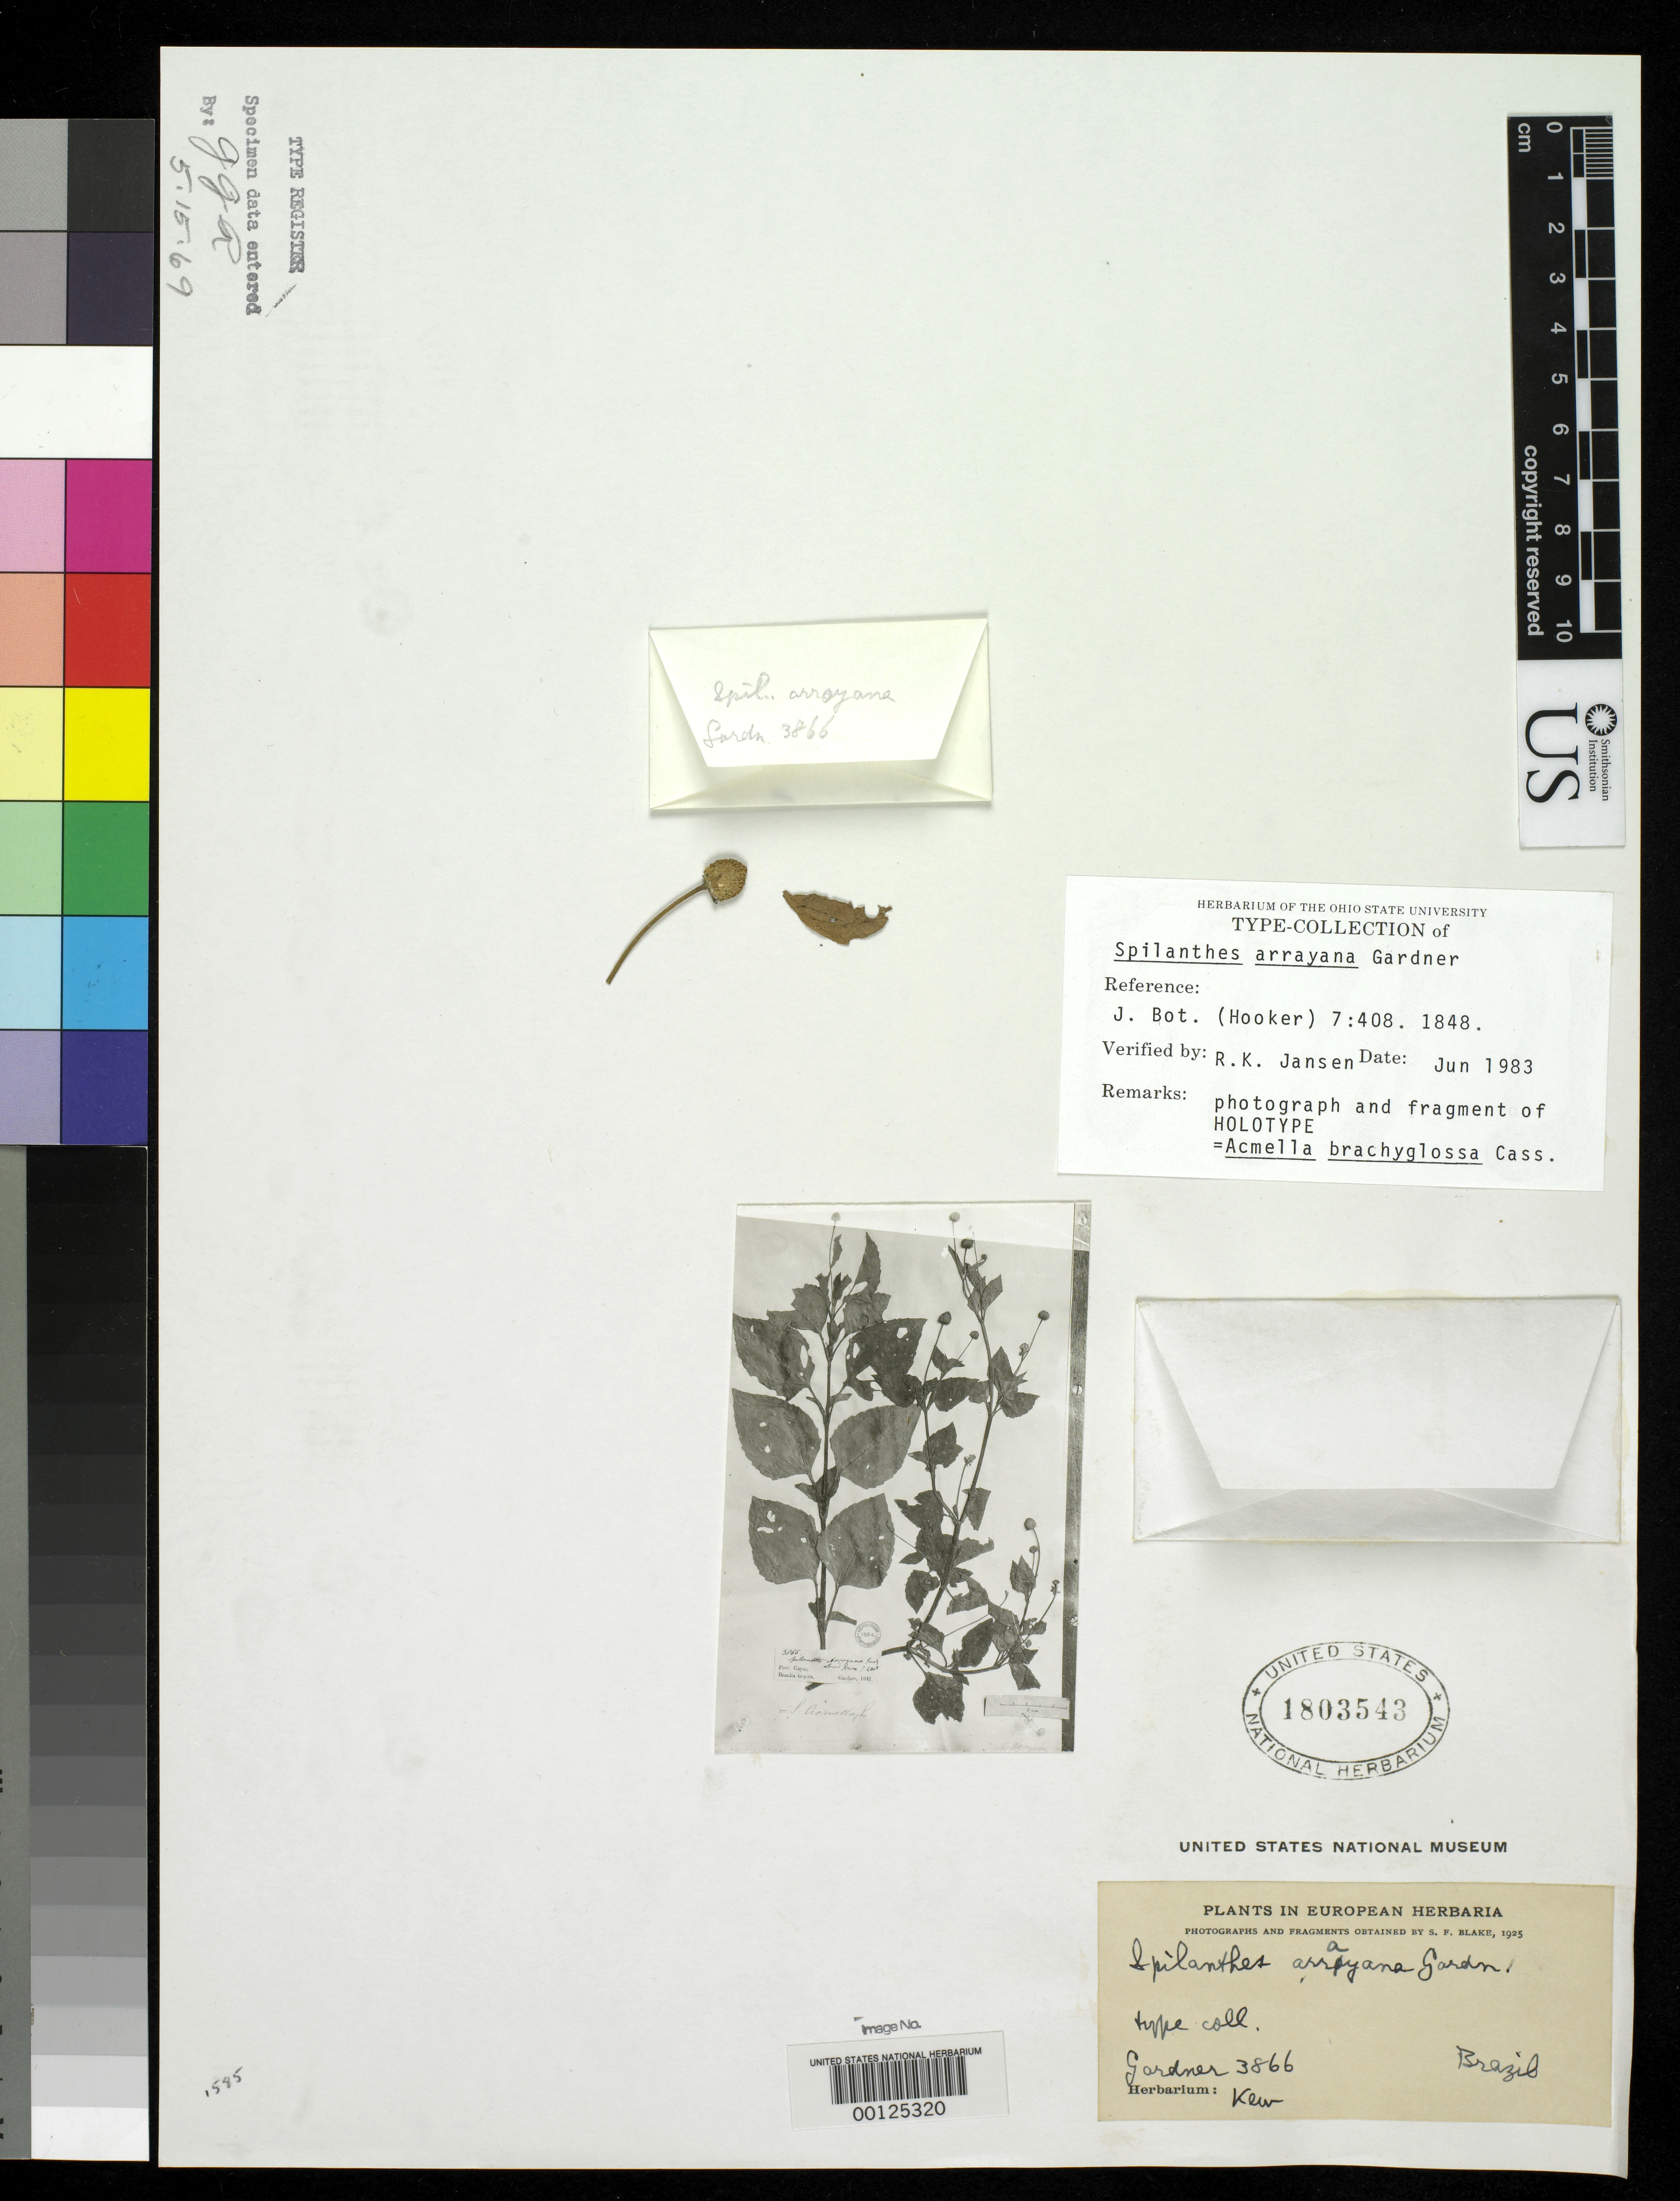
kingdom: Plantae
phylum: Tracheophyta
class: Magnoliopsida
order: Asterales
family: Asteraceae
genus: Spilanthes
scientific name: Spilanthes arrayana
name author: Gardner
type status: Isotype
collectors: G. Gardner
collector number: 3866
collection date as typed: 1841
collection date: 1841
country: Brazil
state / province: Goiás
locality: Near Villa de Arrayas.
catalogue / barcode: US 1803543